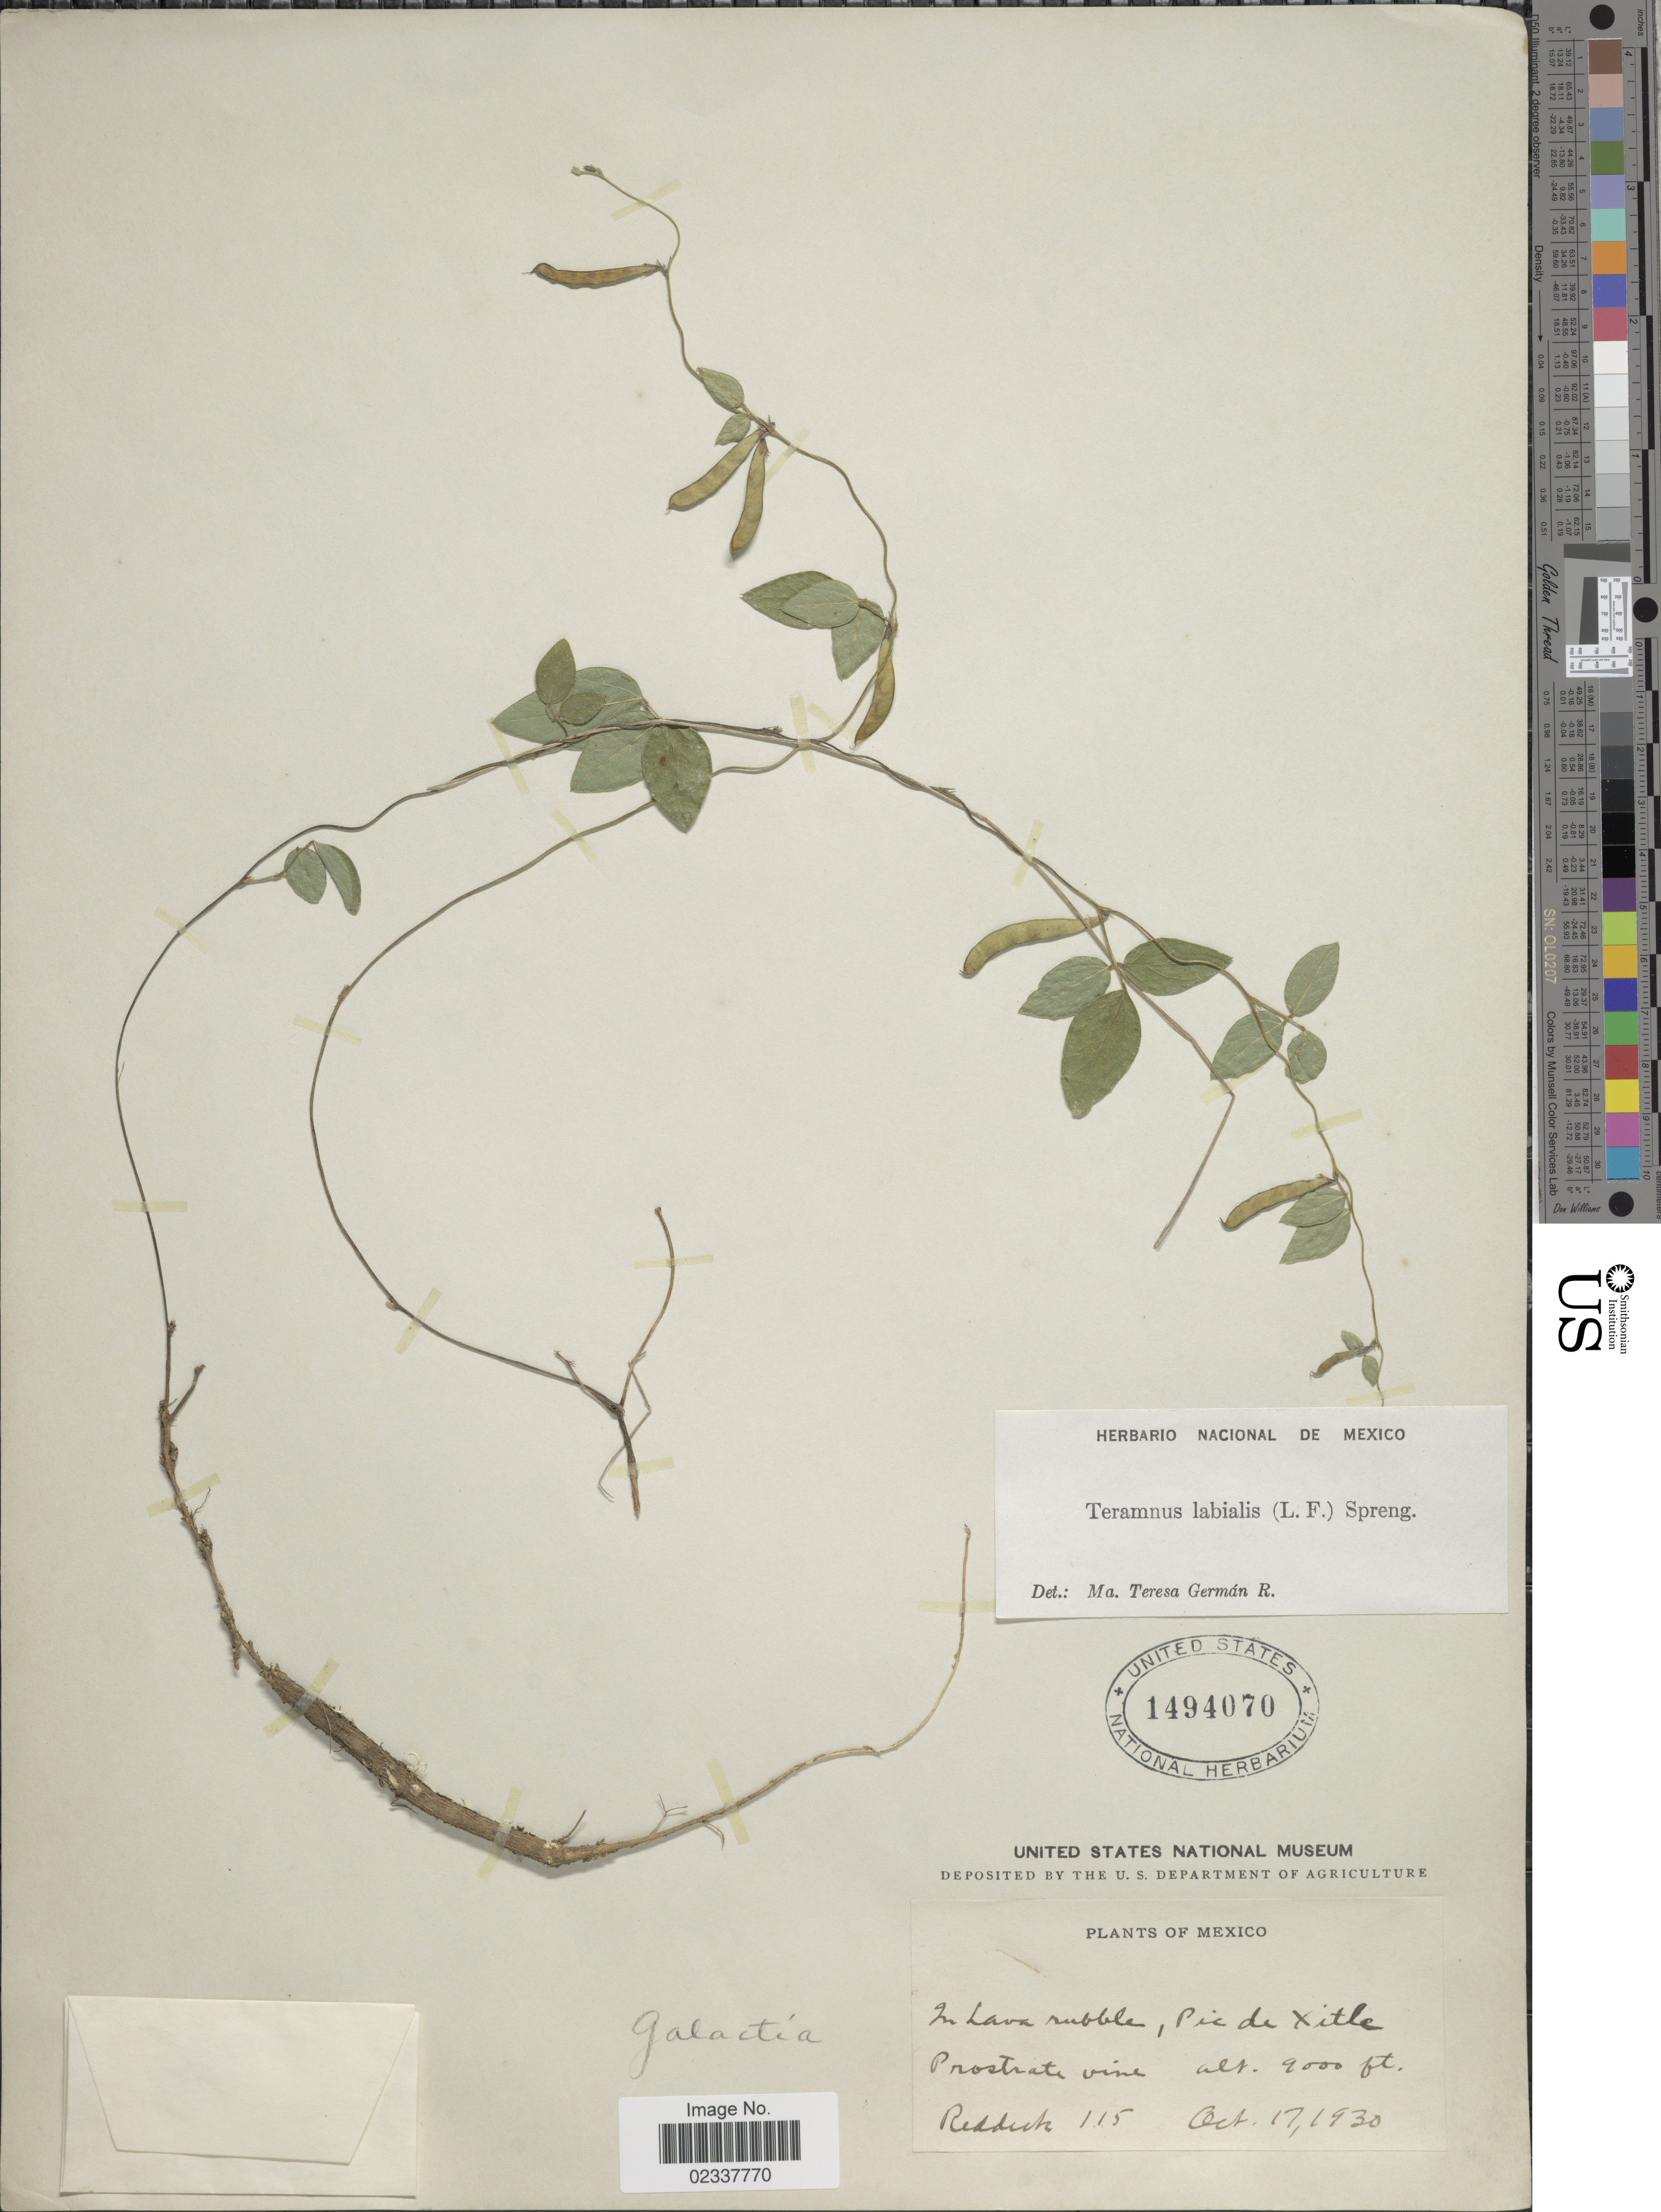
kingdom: Plantae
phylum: Tracheophyta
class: Magnoliopsida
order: Fabales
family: Fabaceae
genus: Teramnus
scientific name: Teramnus labialis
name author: (L. f.) Spreng.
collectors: Reddick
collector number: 115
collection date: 1930-10-17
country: Mexico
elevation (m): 2743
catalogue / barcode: US 1494070